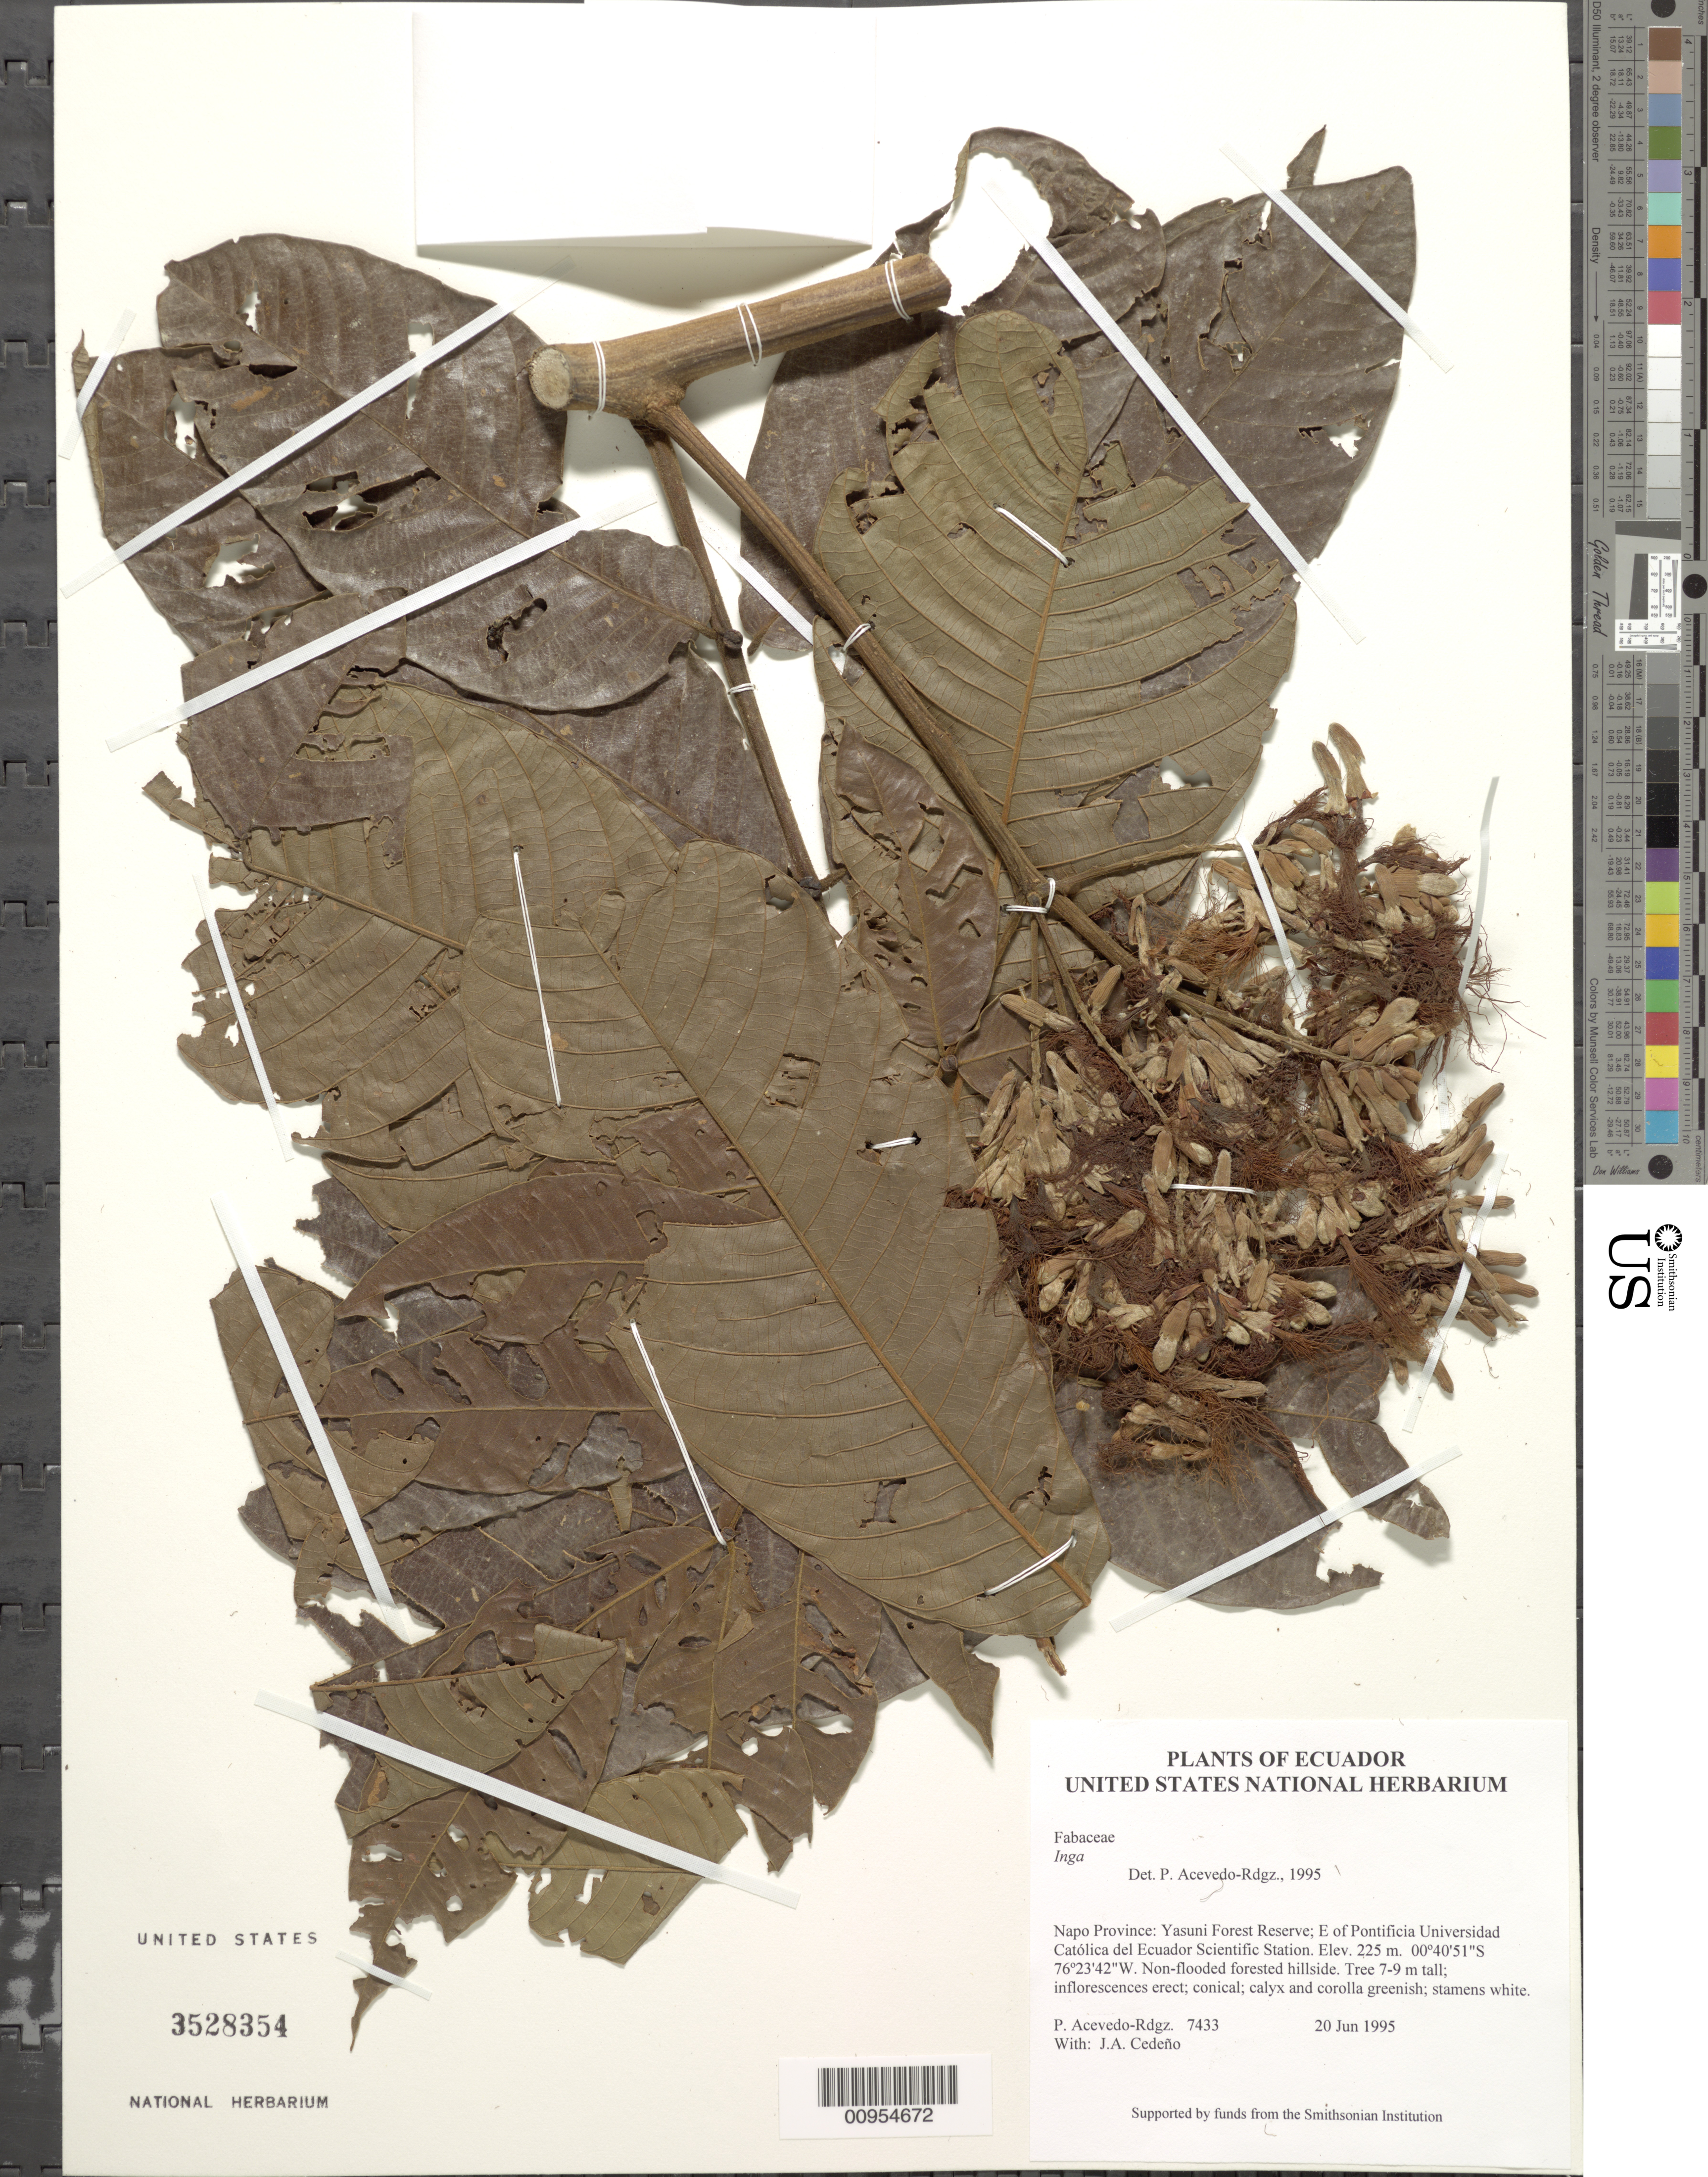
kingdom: Plantae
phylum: Tracheophyta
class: Magnoliopsida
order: Fabales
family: Fabaceae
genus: Inga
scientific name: Inga sp.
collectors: P. Acevedo-Rodr. & J. A. Cedeño M.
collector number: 7433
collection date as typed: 20 Jun 1995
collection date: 1995-06-20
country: Ecuador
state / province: Napo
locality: Napo Province: Yasuni Forest Reserve; E of Pontificia Universidad Católica del Ecuador Scientific Station.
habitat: Non-flooded forested hillside.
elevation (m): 225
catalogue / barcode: US 3528354